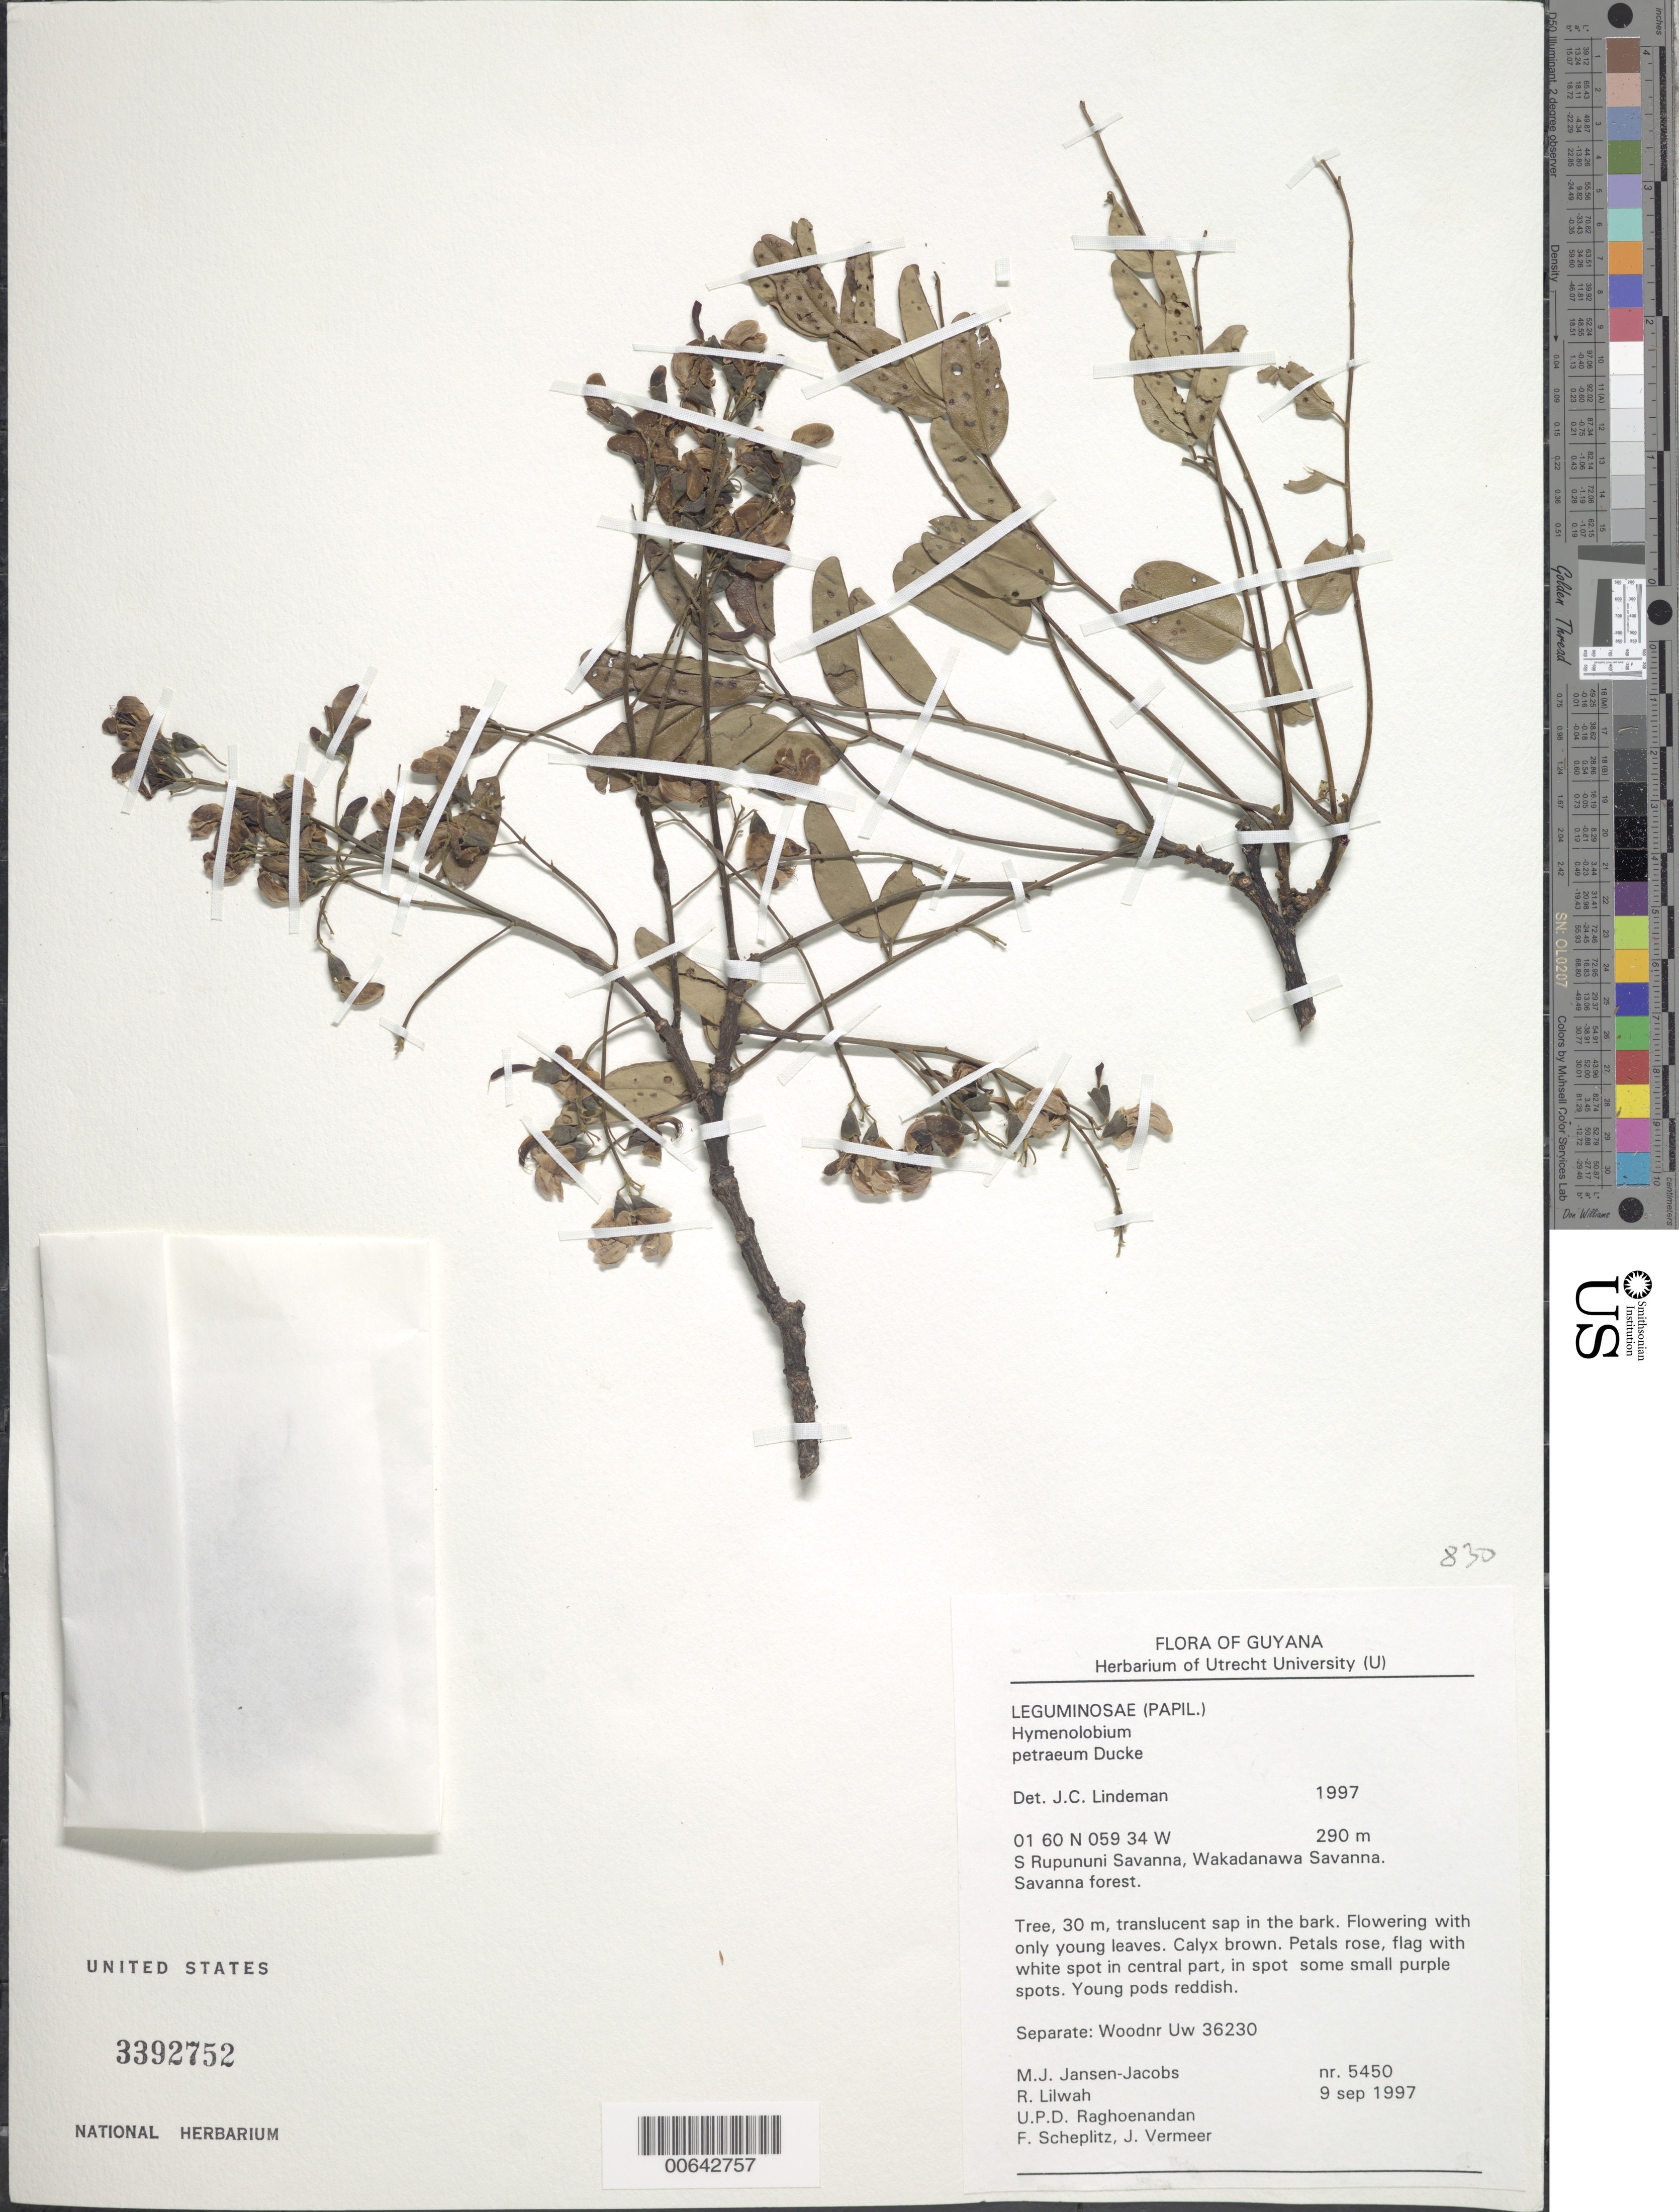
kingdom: Plantae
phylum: Tracheophyta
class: Magnoliopsida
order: Fabales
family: Fabaceae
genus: Hymenolobium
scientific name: Hymenolobium petraeum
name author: Ducke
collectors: M. J. Jansen-Jacobs, R. Lilwah, U. Raghoenandan, F. Scheplitz & J. Vermeer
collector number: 5450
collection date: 1997-09-09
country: Guyana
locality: S Rupununi Savanna, Wakadanawa Savanna, Savanna Forest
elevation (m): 290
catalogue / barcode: US 3392752